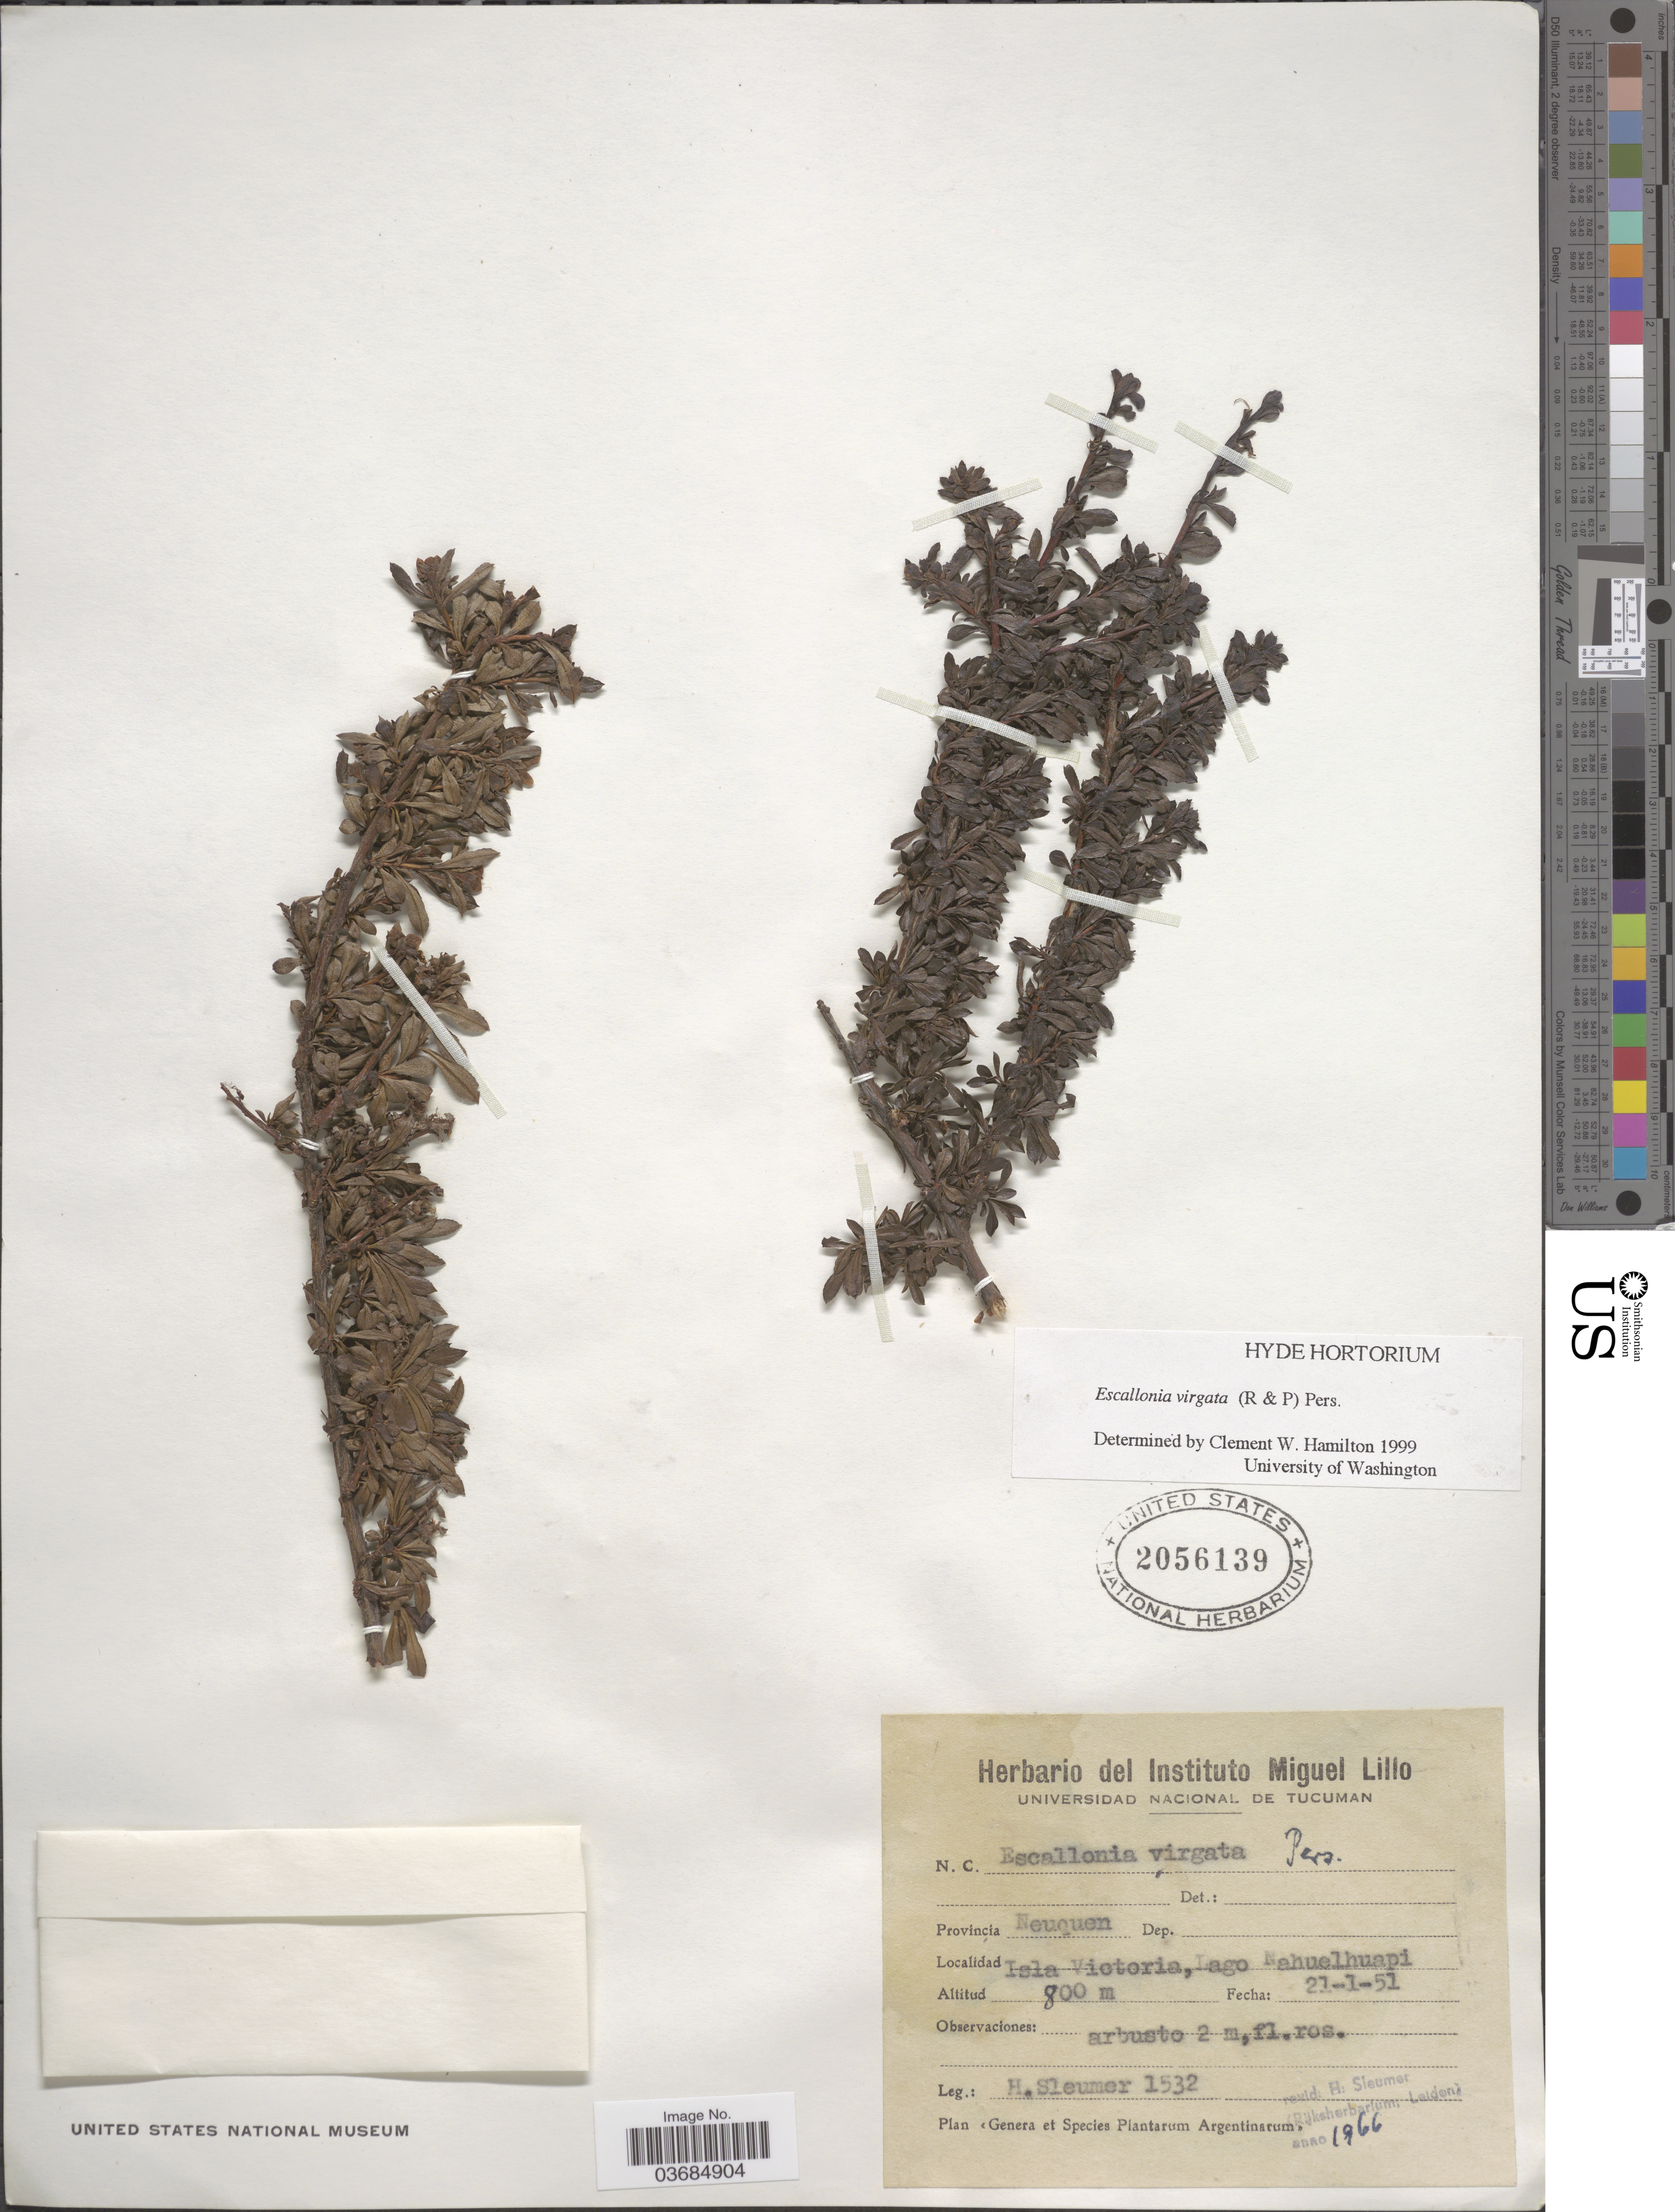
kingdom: Plantae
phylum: Tracheophyta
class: Magnoliopsida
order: Escalloniales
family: Escalloniaceae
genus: Escallonia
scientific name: Escallonia virgata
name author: (Ruiz & Pav.) Pers.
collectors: H. O. Sleumer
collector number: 1532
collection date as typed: Transcribed d/m/y: 21/1/51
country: Argentina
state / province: Neuquen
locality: Isla Victoria, Lago Nahuelhuapi.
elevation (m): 800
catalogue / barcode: US 2056139